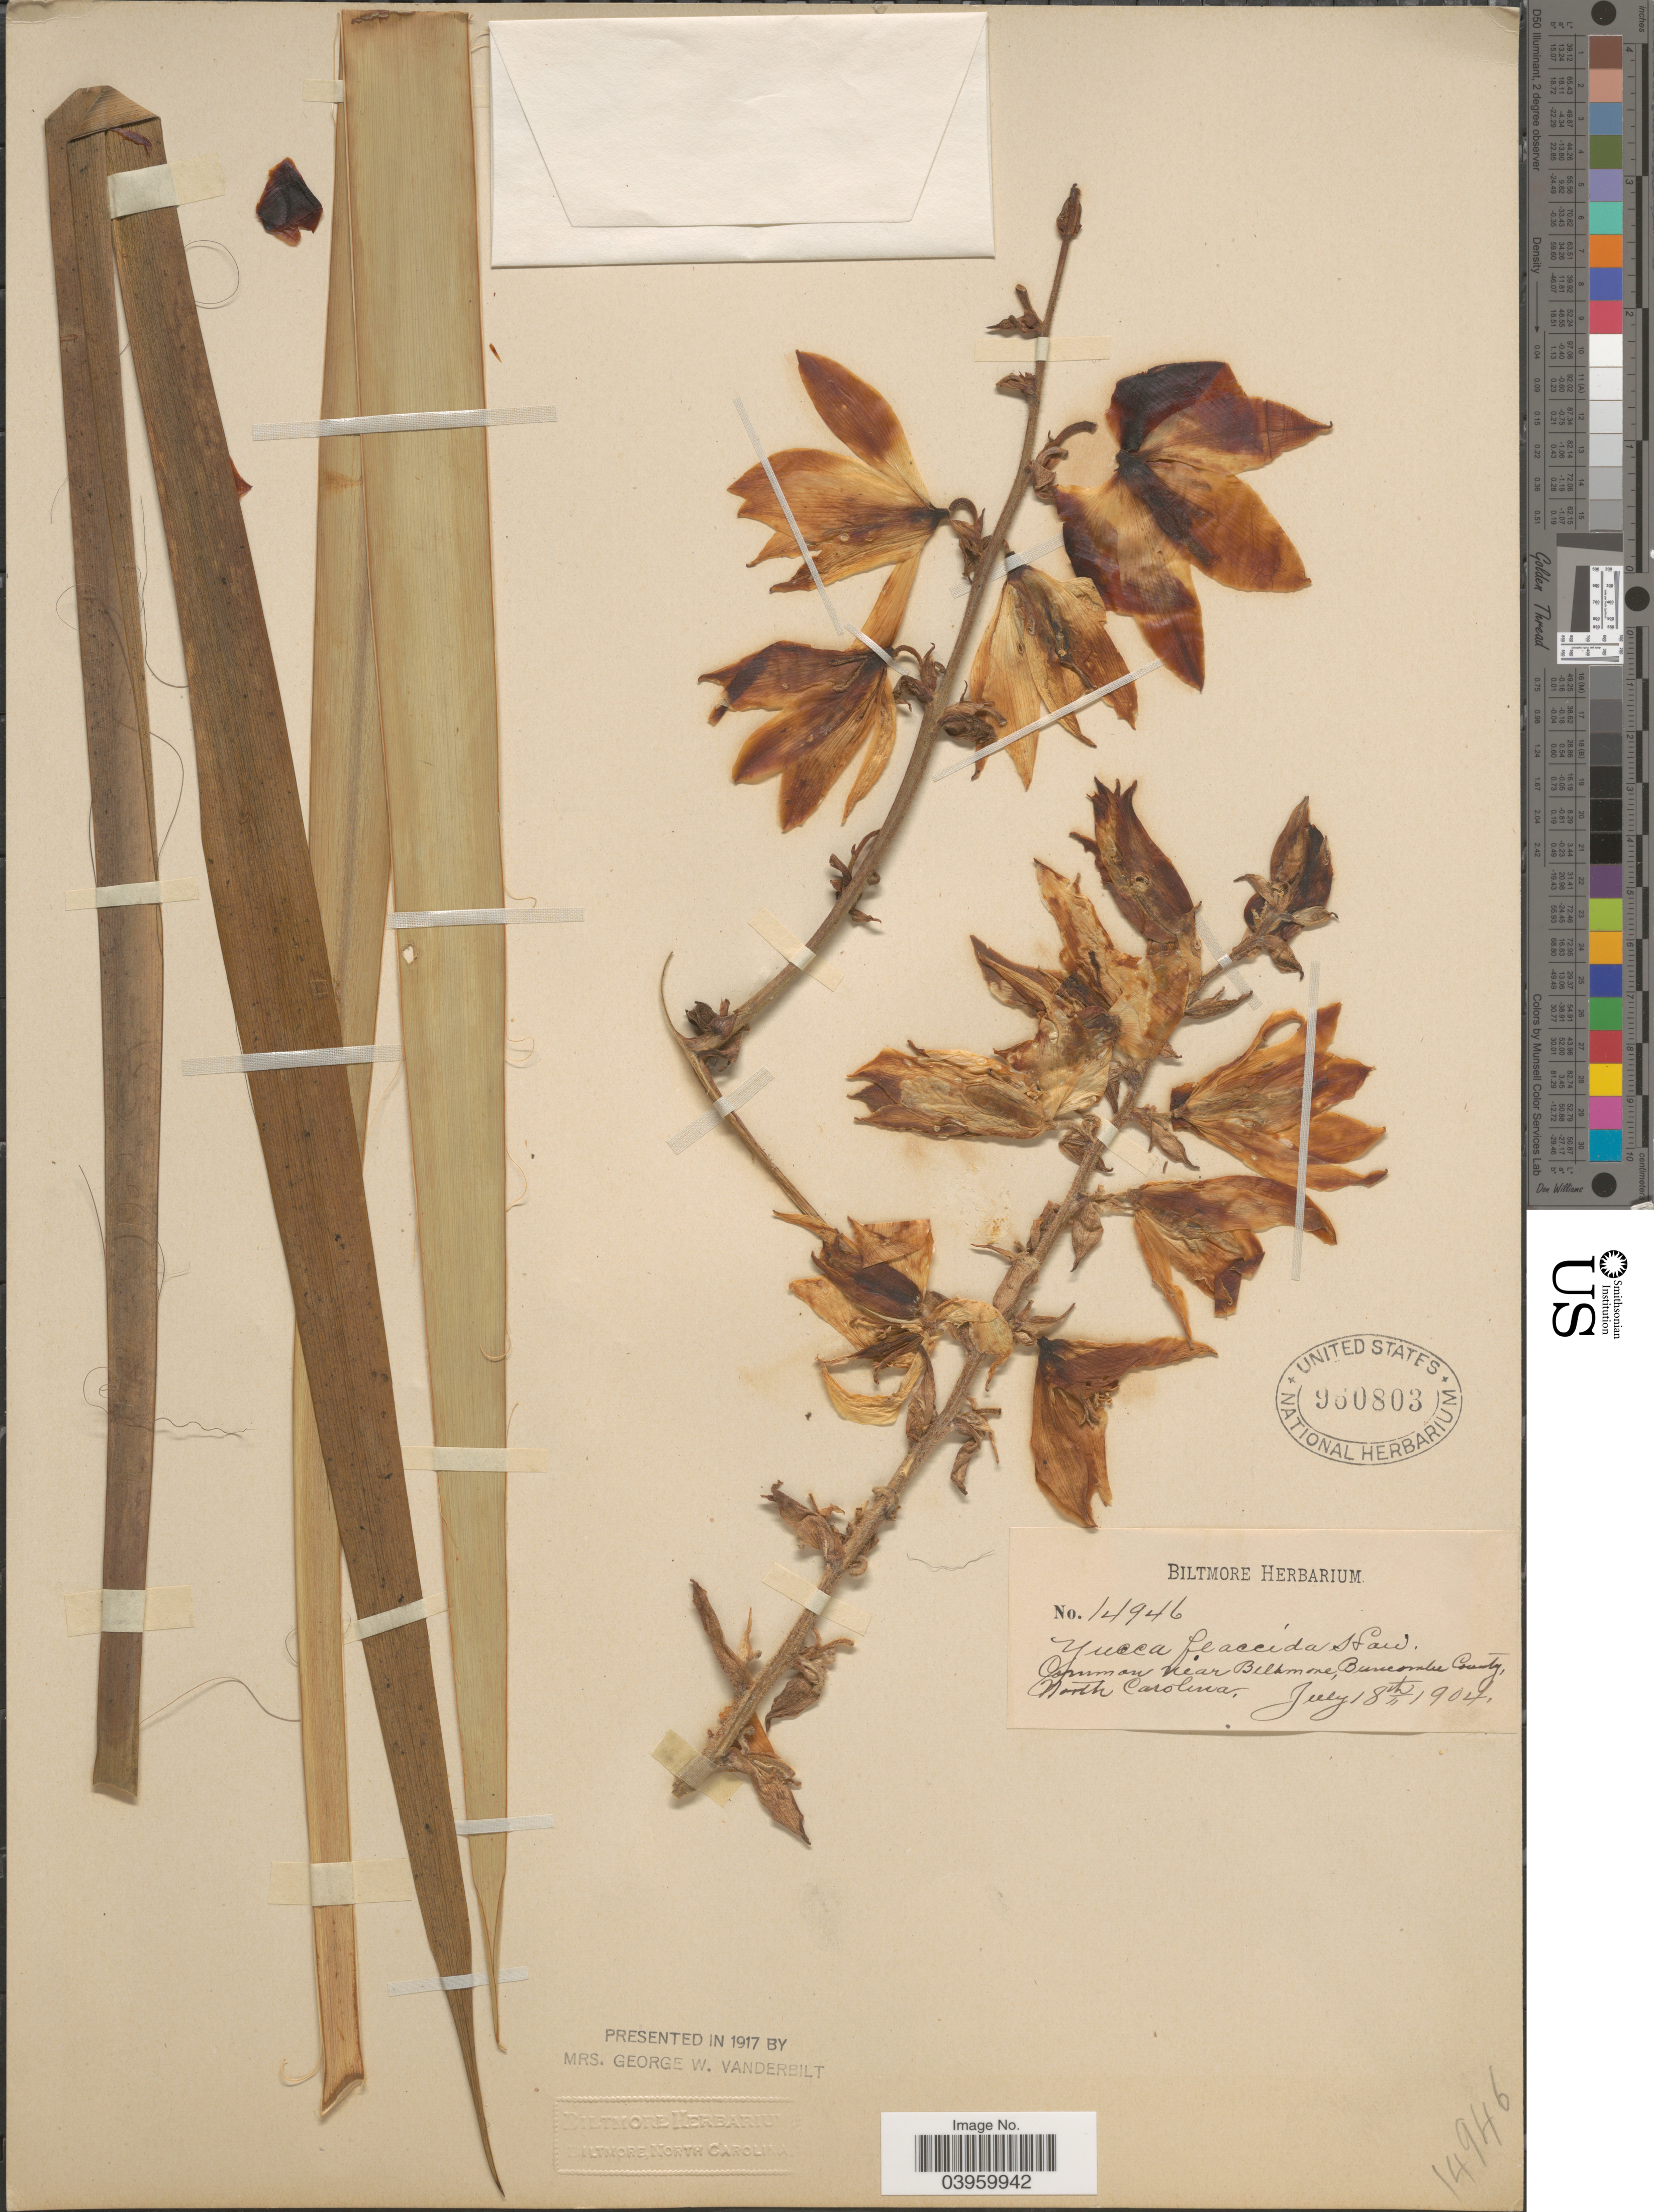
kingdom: Plantae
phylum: Tracheophyta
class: Liliopsida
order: Asparagales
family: Asparagaceae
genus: Yucca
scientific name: Yucca flaccida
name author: Haw.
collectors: ex herb. Biltmore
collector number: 14946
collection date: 1904-07-18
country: United States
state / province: North Carolina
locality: Common near Biltmore, Buncombe County.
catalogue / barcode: US 960803